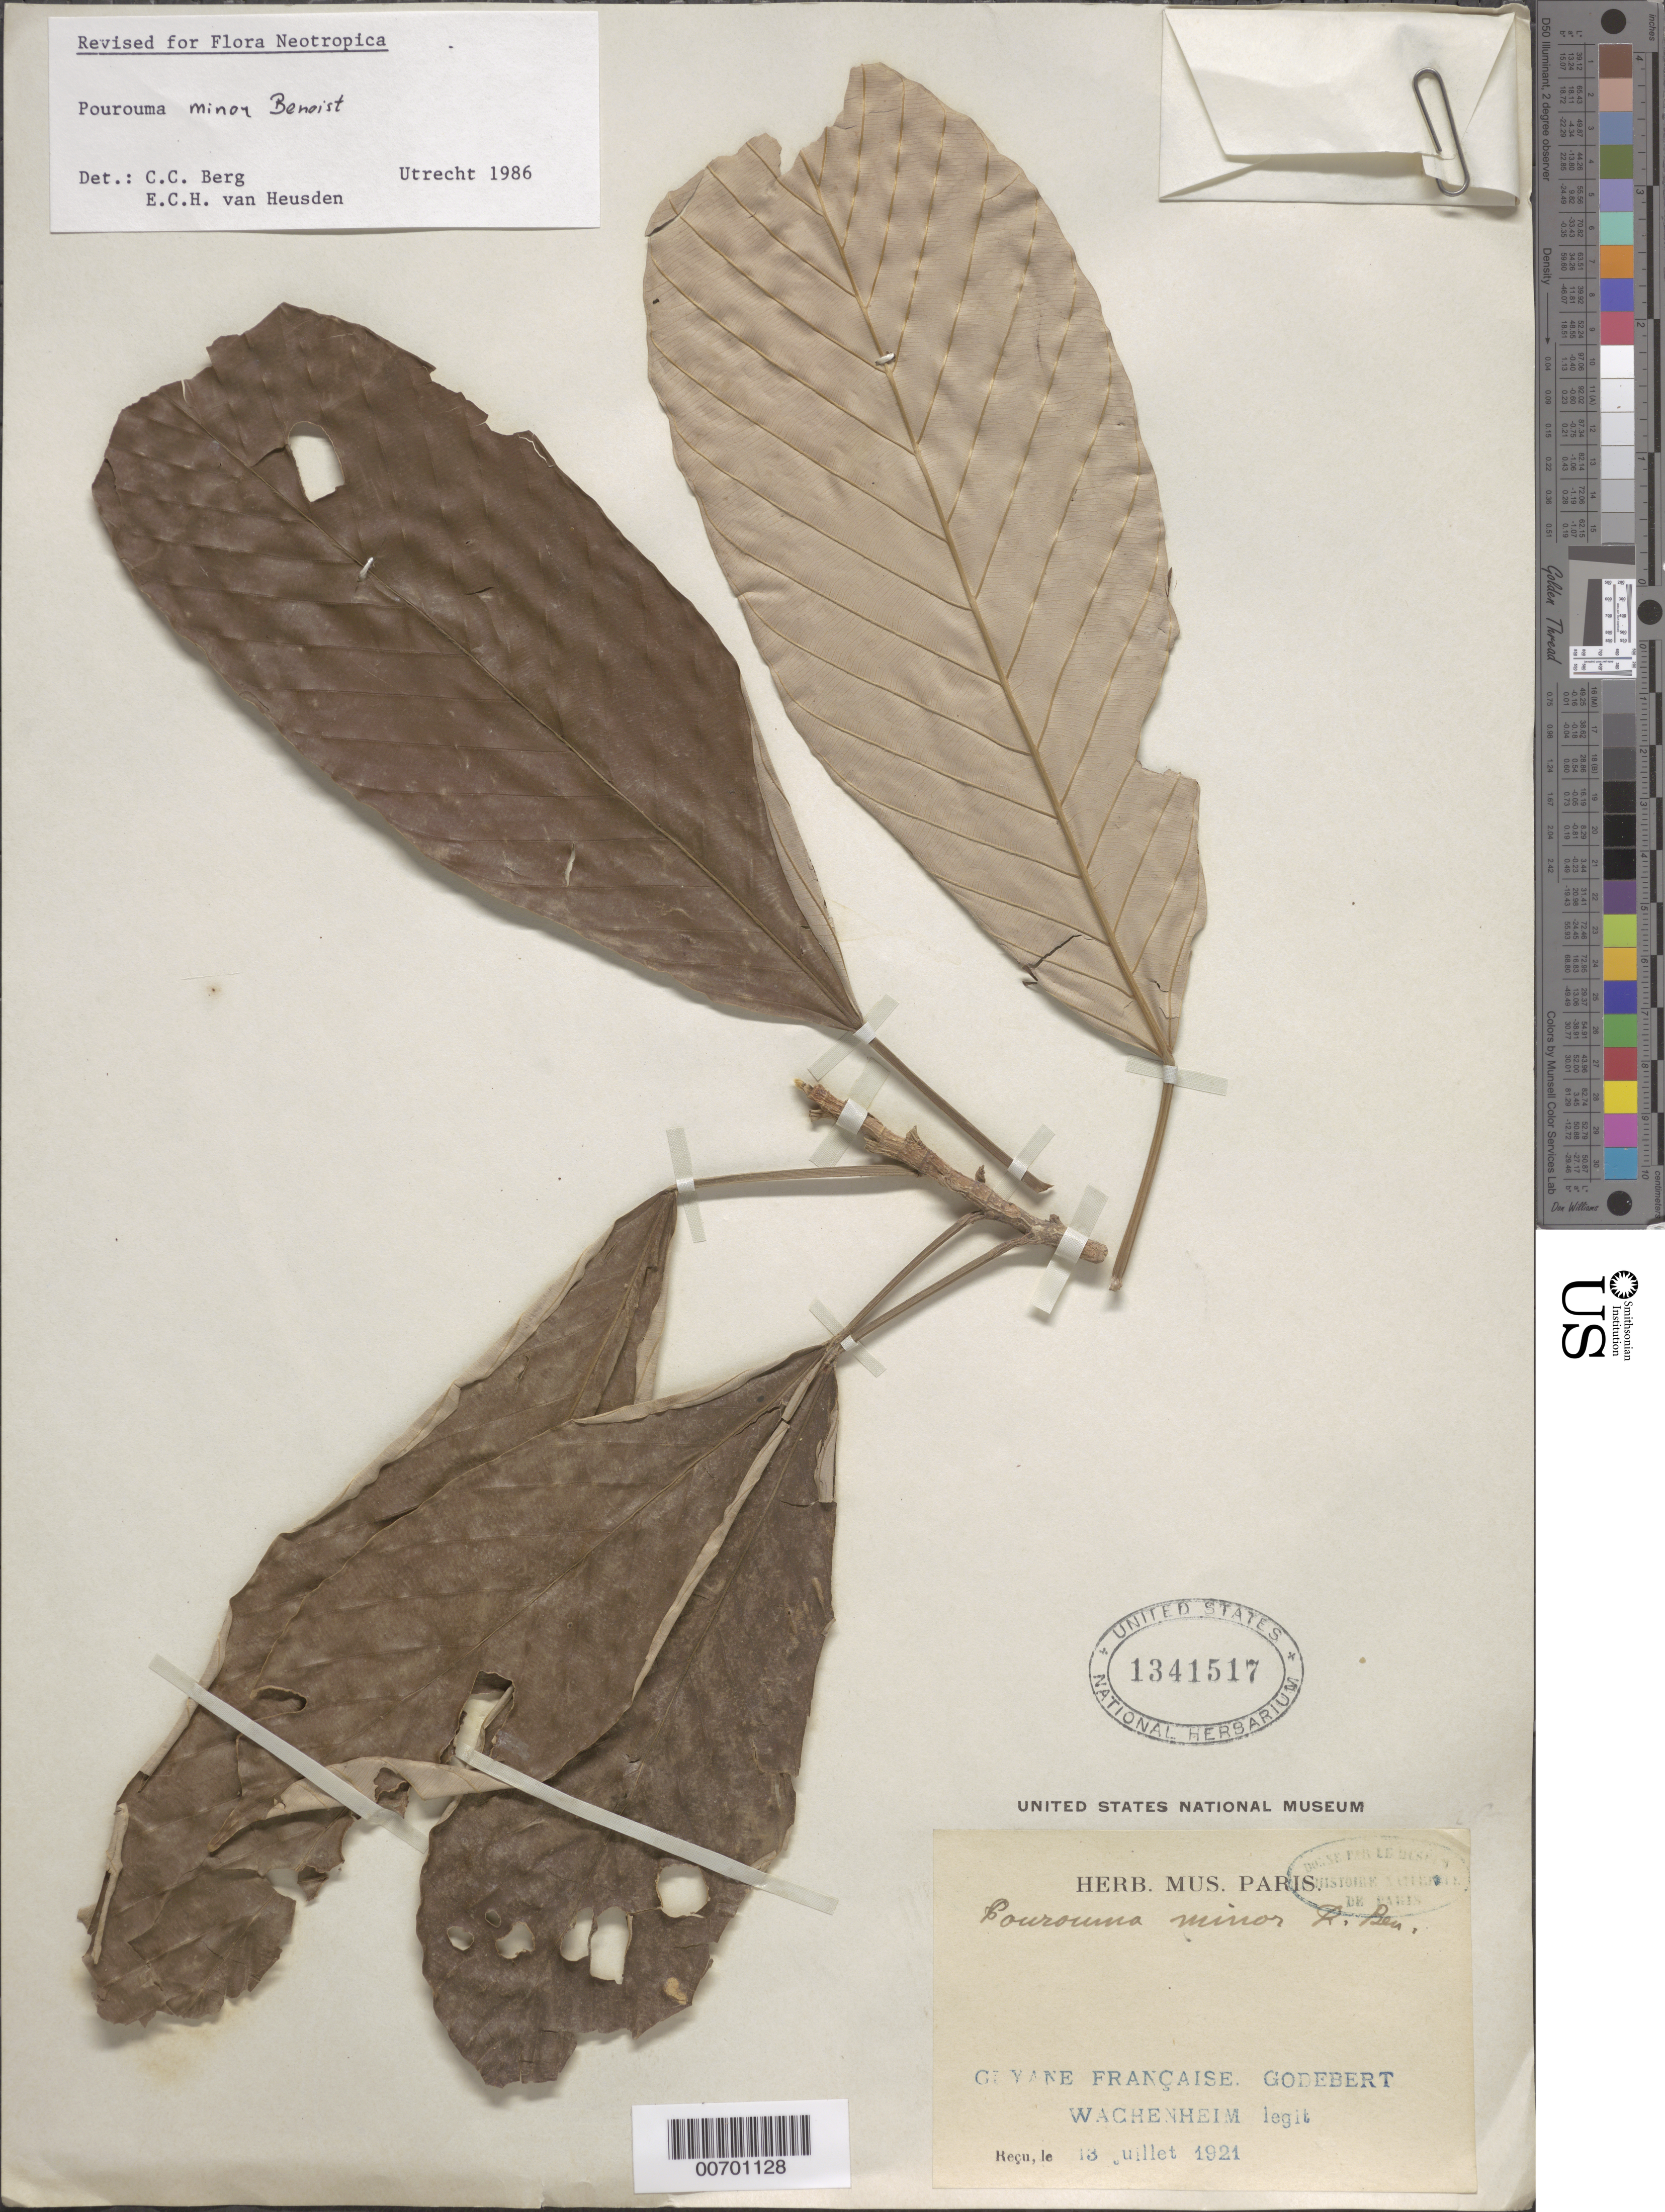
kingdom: Plantae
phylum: Tracheophyta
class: Magnoliopsida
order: Rosales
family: Urticaceae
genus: Pourouma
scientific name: Pourouma minor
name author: Benoist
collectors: G. Wachenheim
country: French Guiana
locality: Guyane Française.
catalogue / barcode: US 1341517